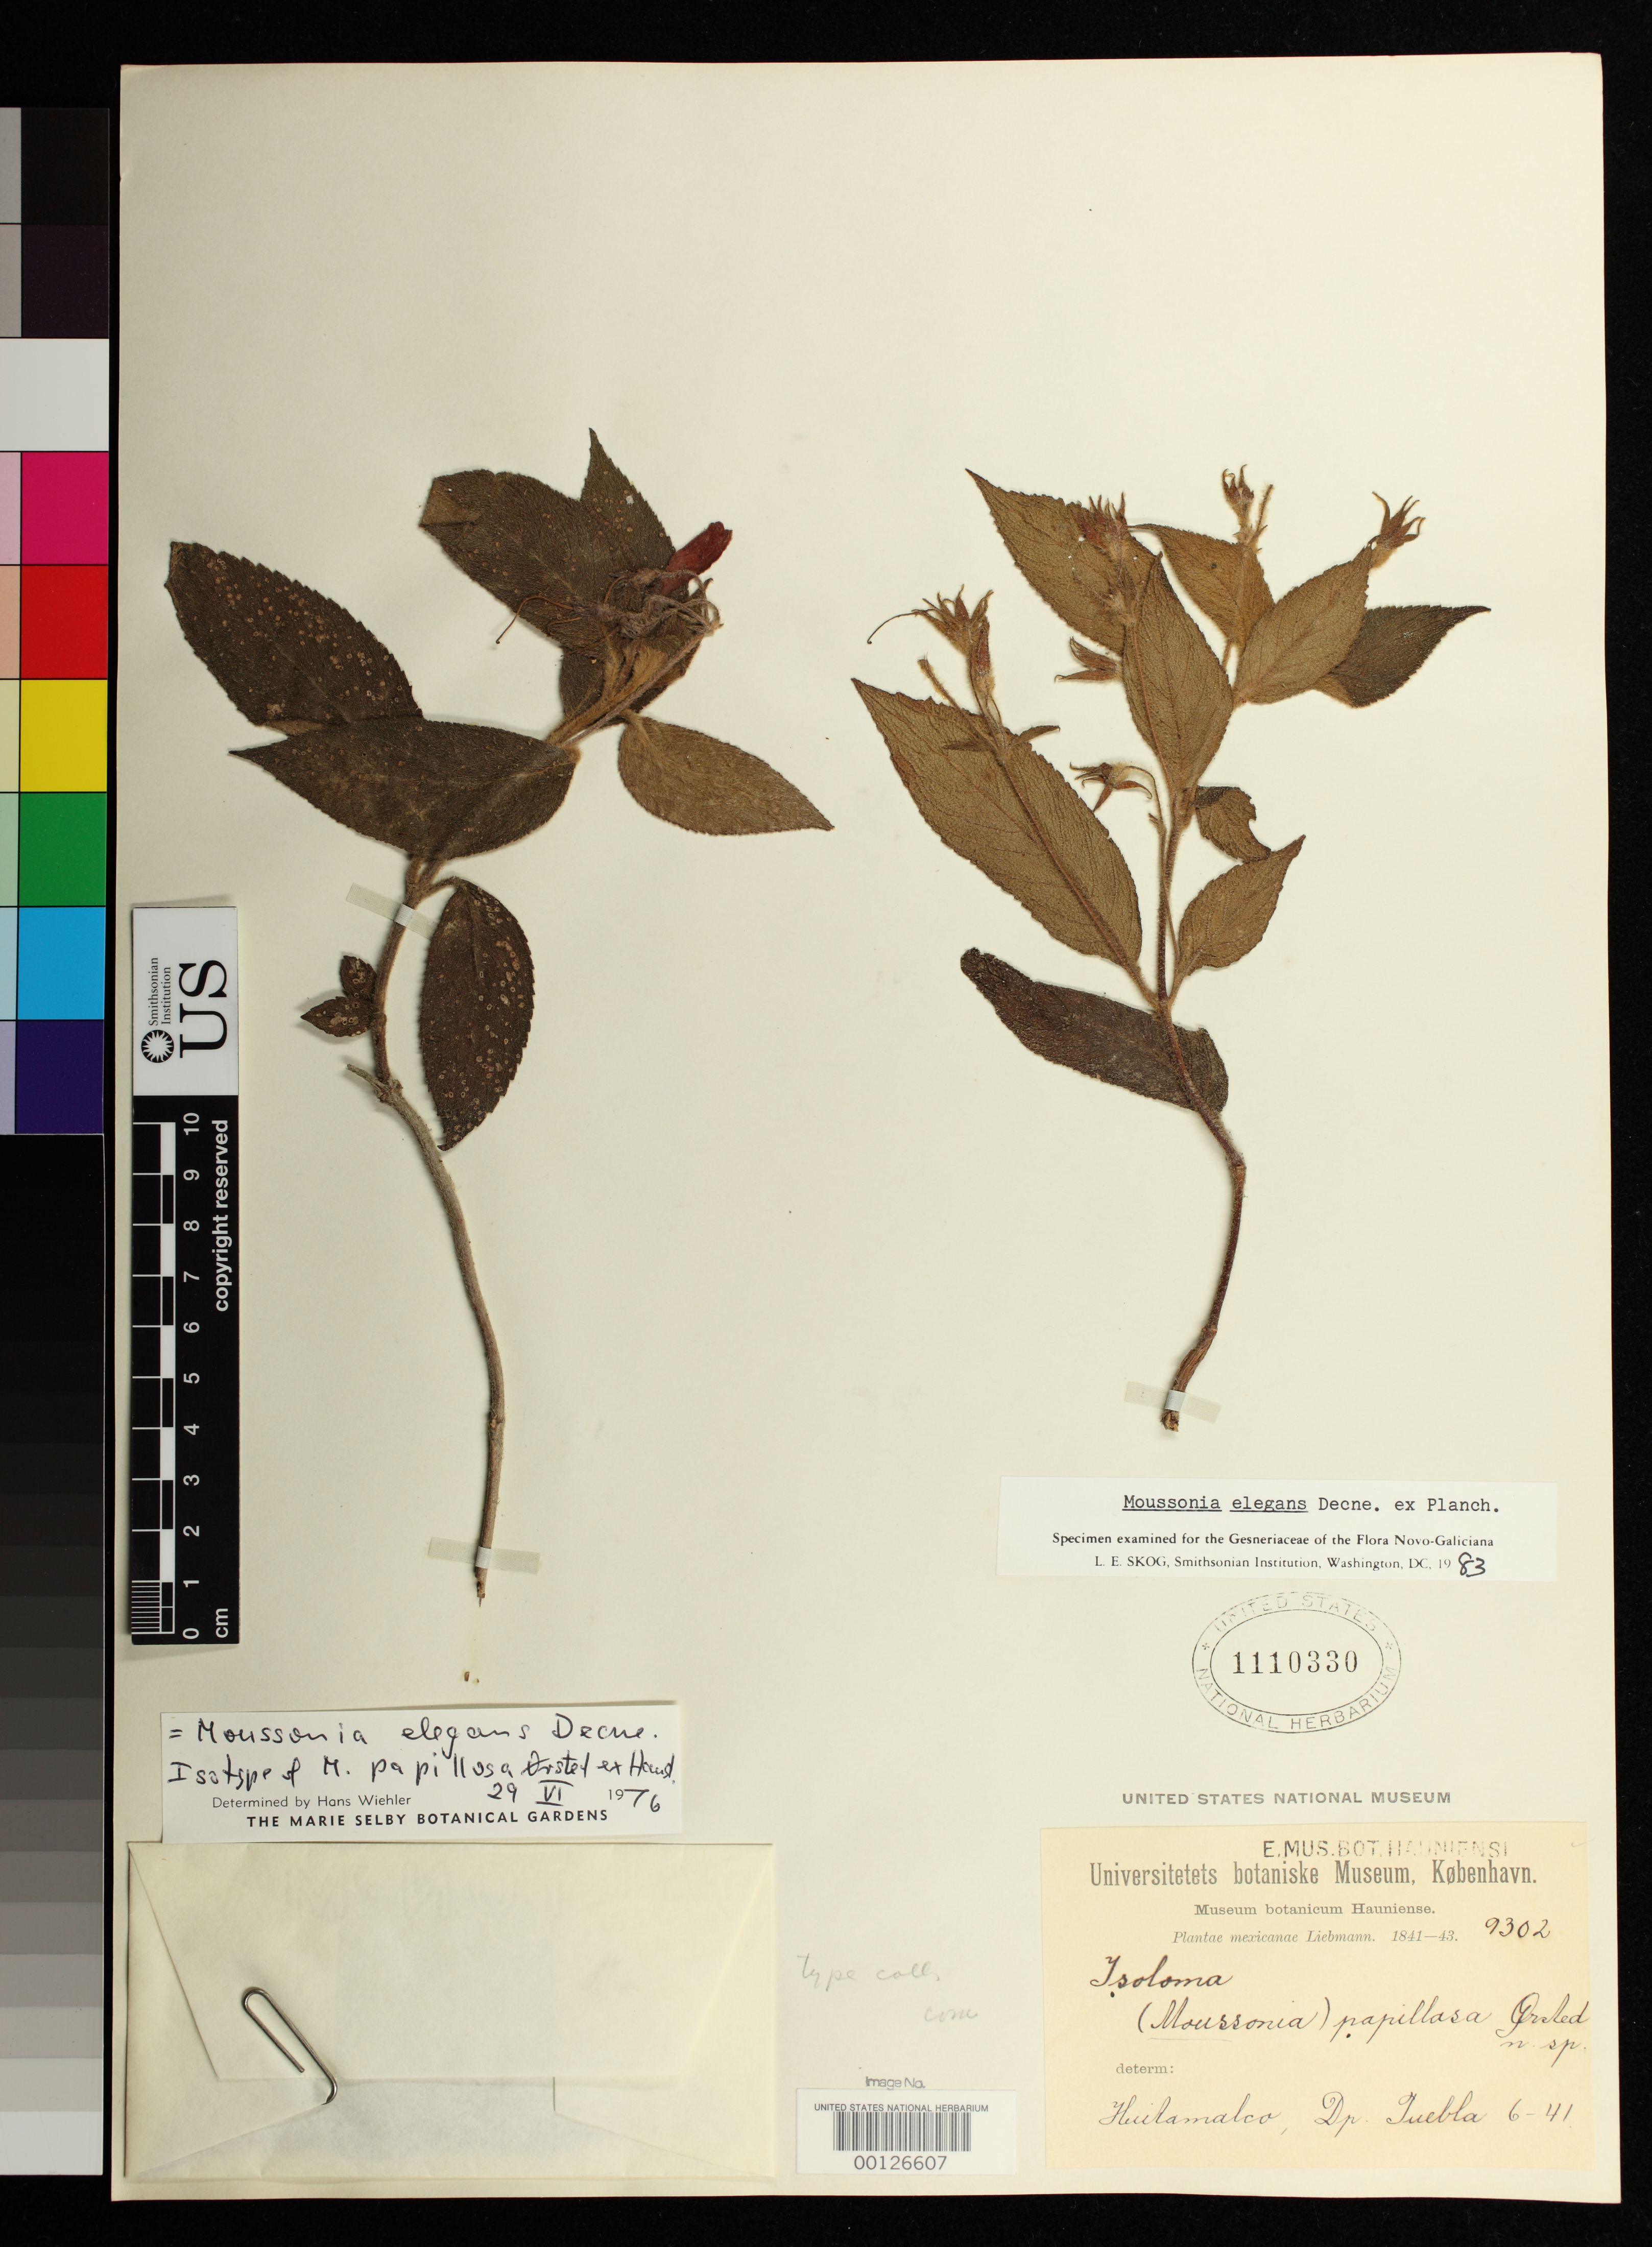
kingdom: Plantae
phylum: Tracheophyta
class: Magnoliopsida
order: Lamiales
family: Gesneriaceae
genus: Moussonia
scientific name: Moussonia papillosa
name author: Oerst. ex Hanst.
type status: Isotype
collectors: F. M. Liebmann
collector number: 9302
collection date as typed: Jun 1841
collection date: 1841-06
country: Mexico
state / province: Puebla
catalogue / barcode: US 1110330